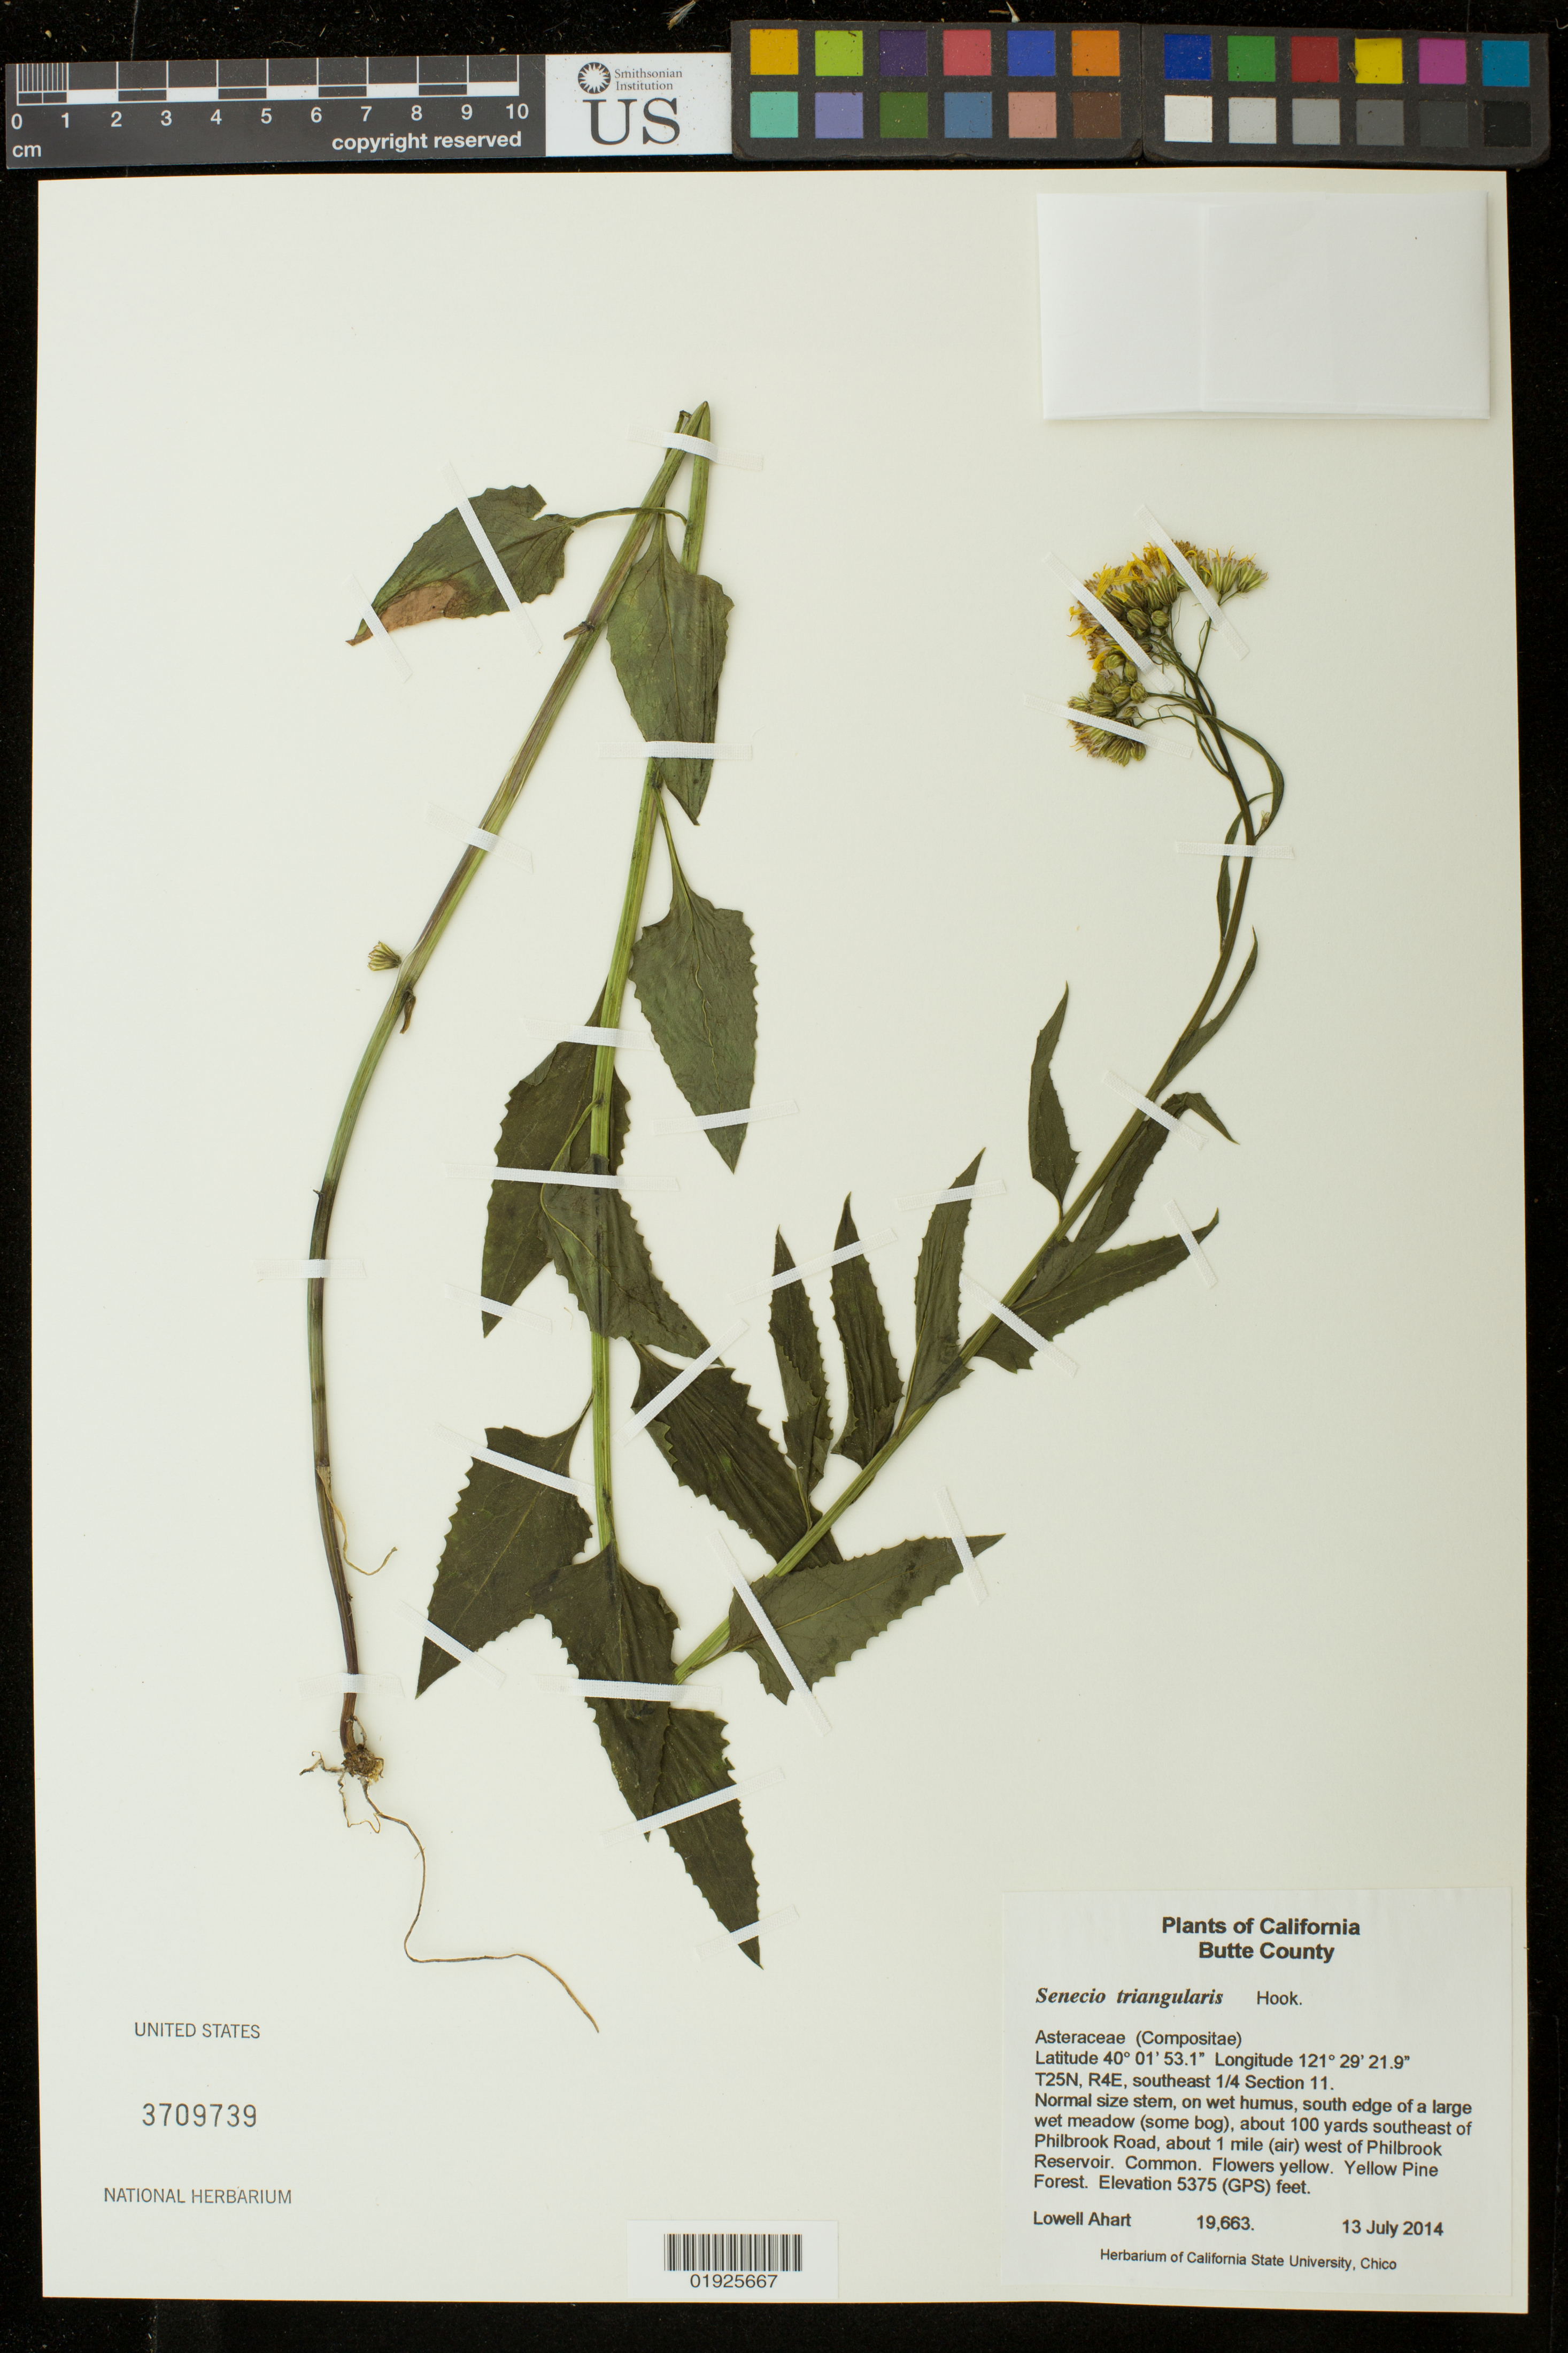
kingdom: Plantae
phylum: Tracheophyta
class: Magnoliopsida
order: Asterales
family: Asteraceae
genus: Senecio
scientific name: Senecio triangularis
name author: Hook.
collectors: L. Ahart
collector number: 19663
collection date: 2014-07-13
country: United States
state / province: California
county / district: Butte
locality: About 100 yards south of Philbrook Road, about 1 mile (air) west of Philbrook Reservoir.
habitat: On wet humus, south edge of a large wet meadow (some bog). Yellow pine forest.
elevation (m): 1638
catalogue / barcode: US 3709739